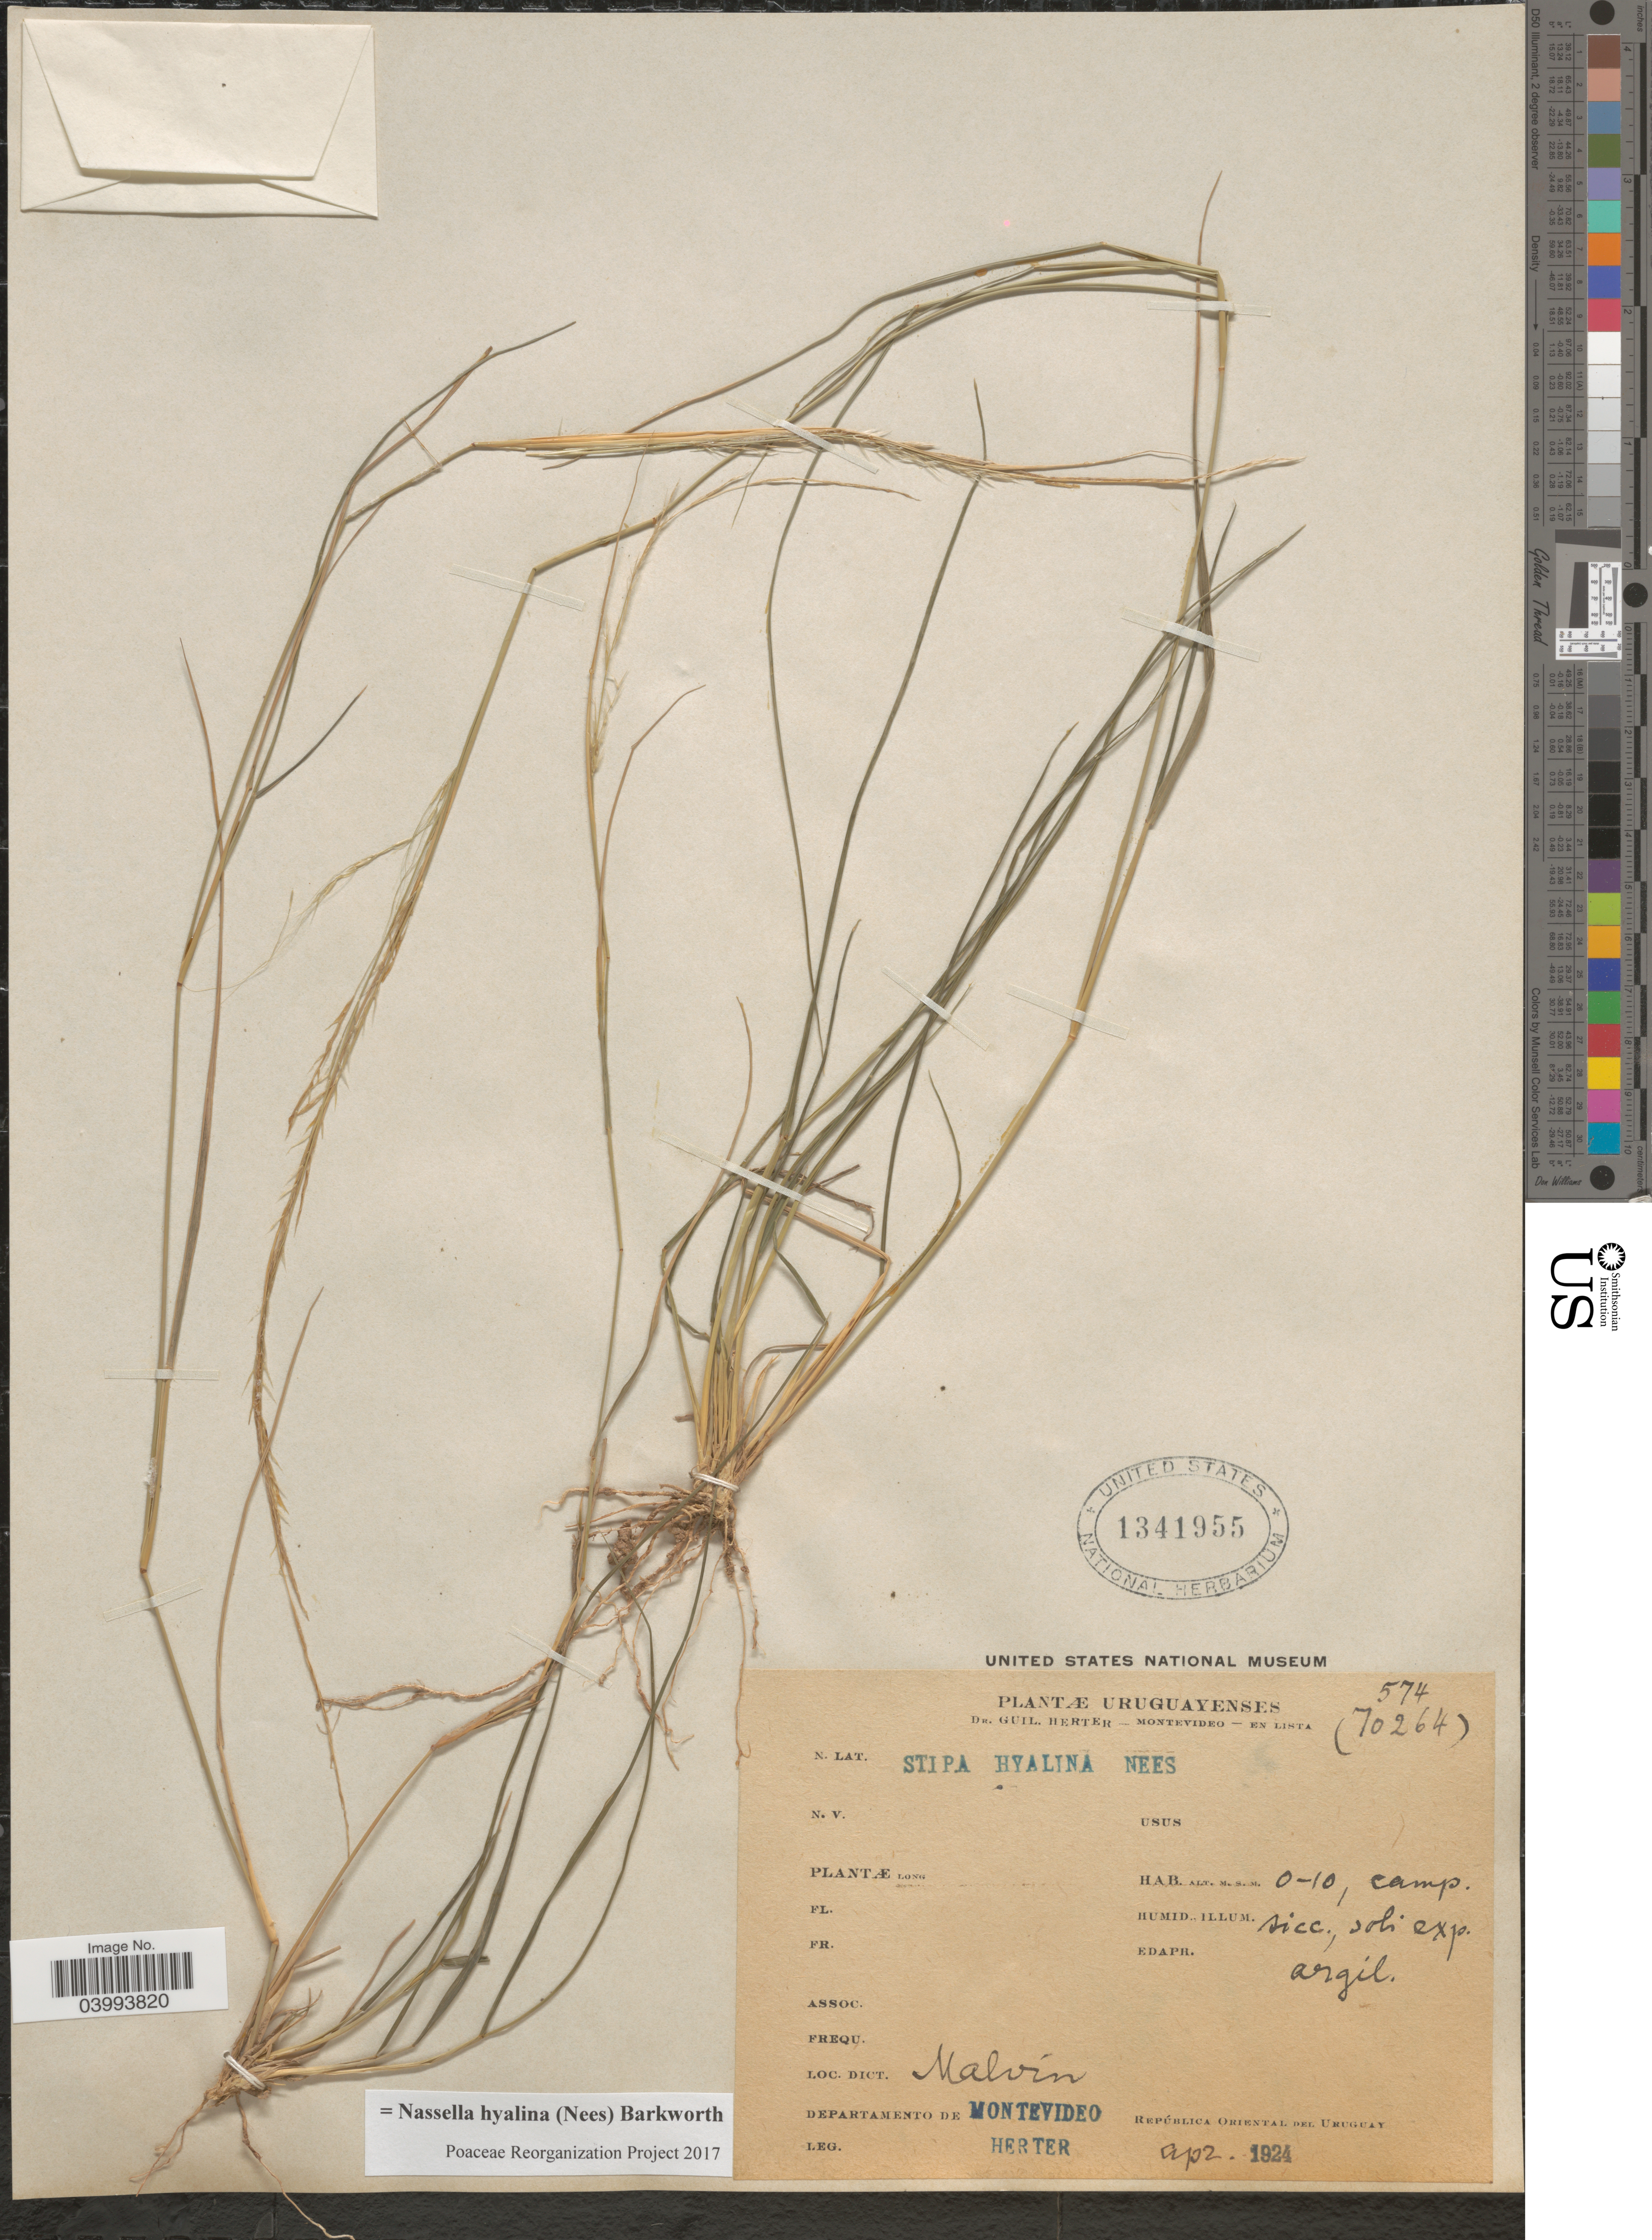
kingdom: Plantae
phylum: Tracheophyta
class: Liliopsida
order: Poales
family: Poaceae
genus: Nassella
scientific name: Nassella hyalina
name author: (Nees) Barkworth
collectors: G. Herter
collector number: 574/70264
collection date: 1924-04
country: Uruguay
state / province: Montevideo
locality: Dict. Malvin. Departamento de Montevideo. República Oriental del Uruguay.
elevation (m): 0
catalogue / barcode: US 1341955